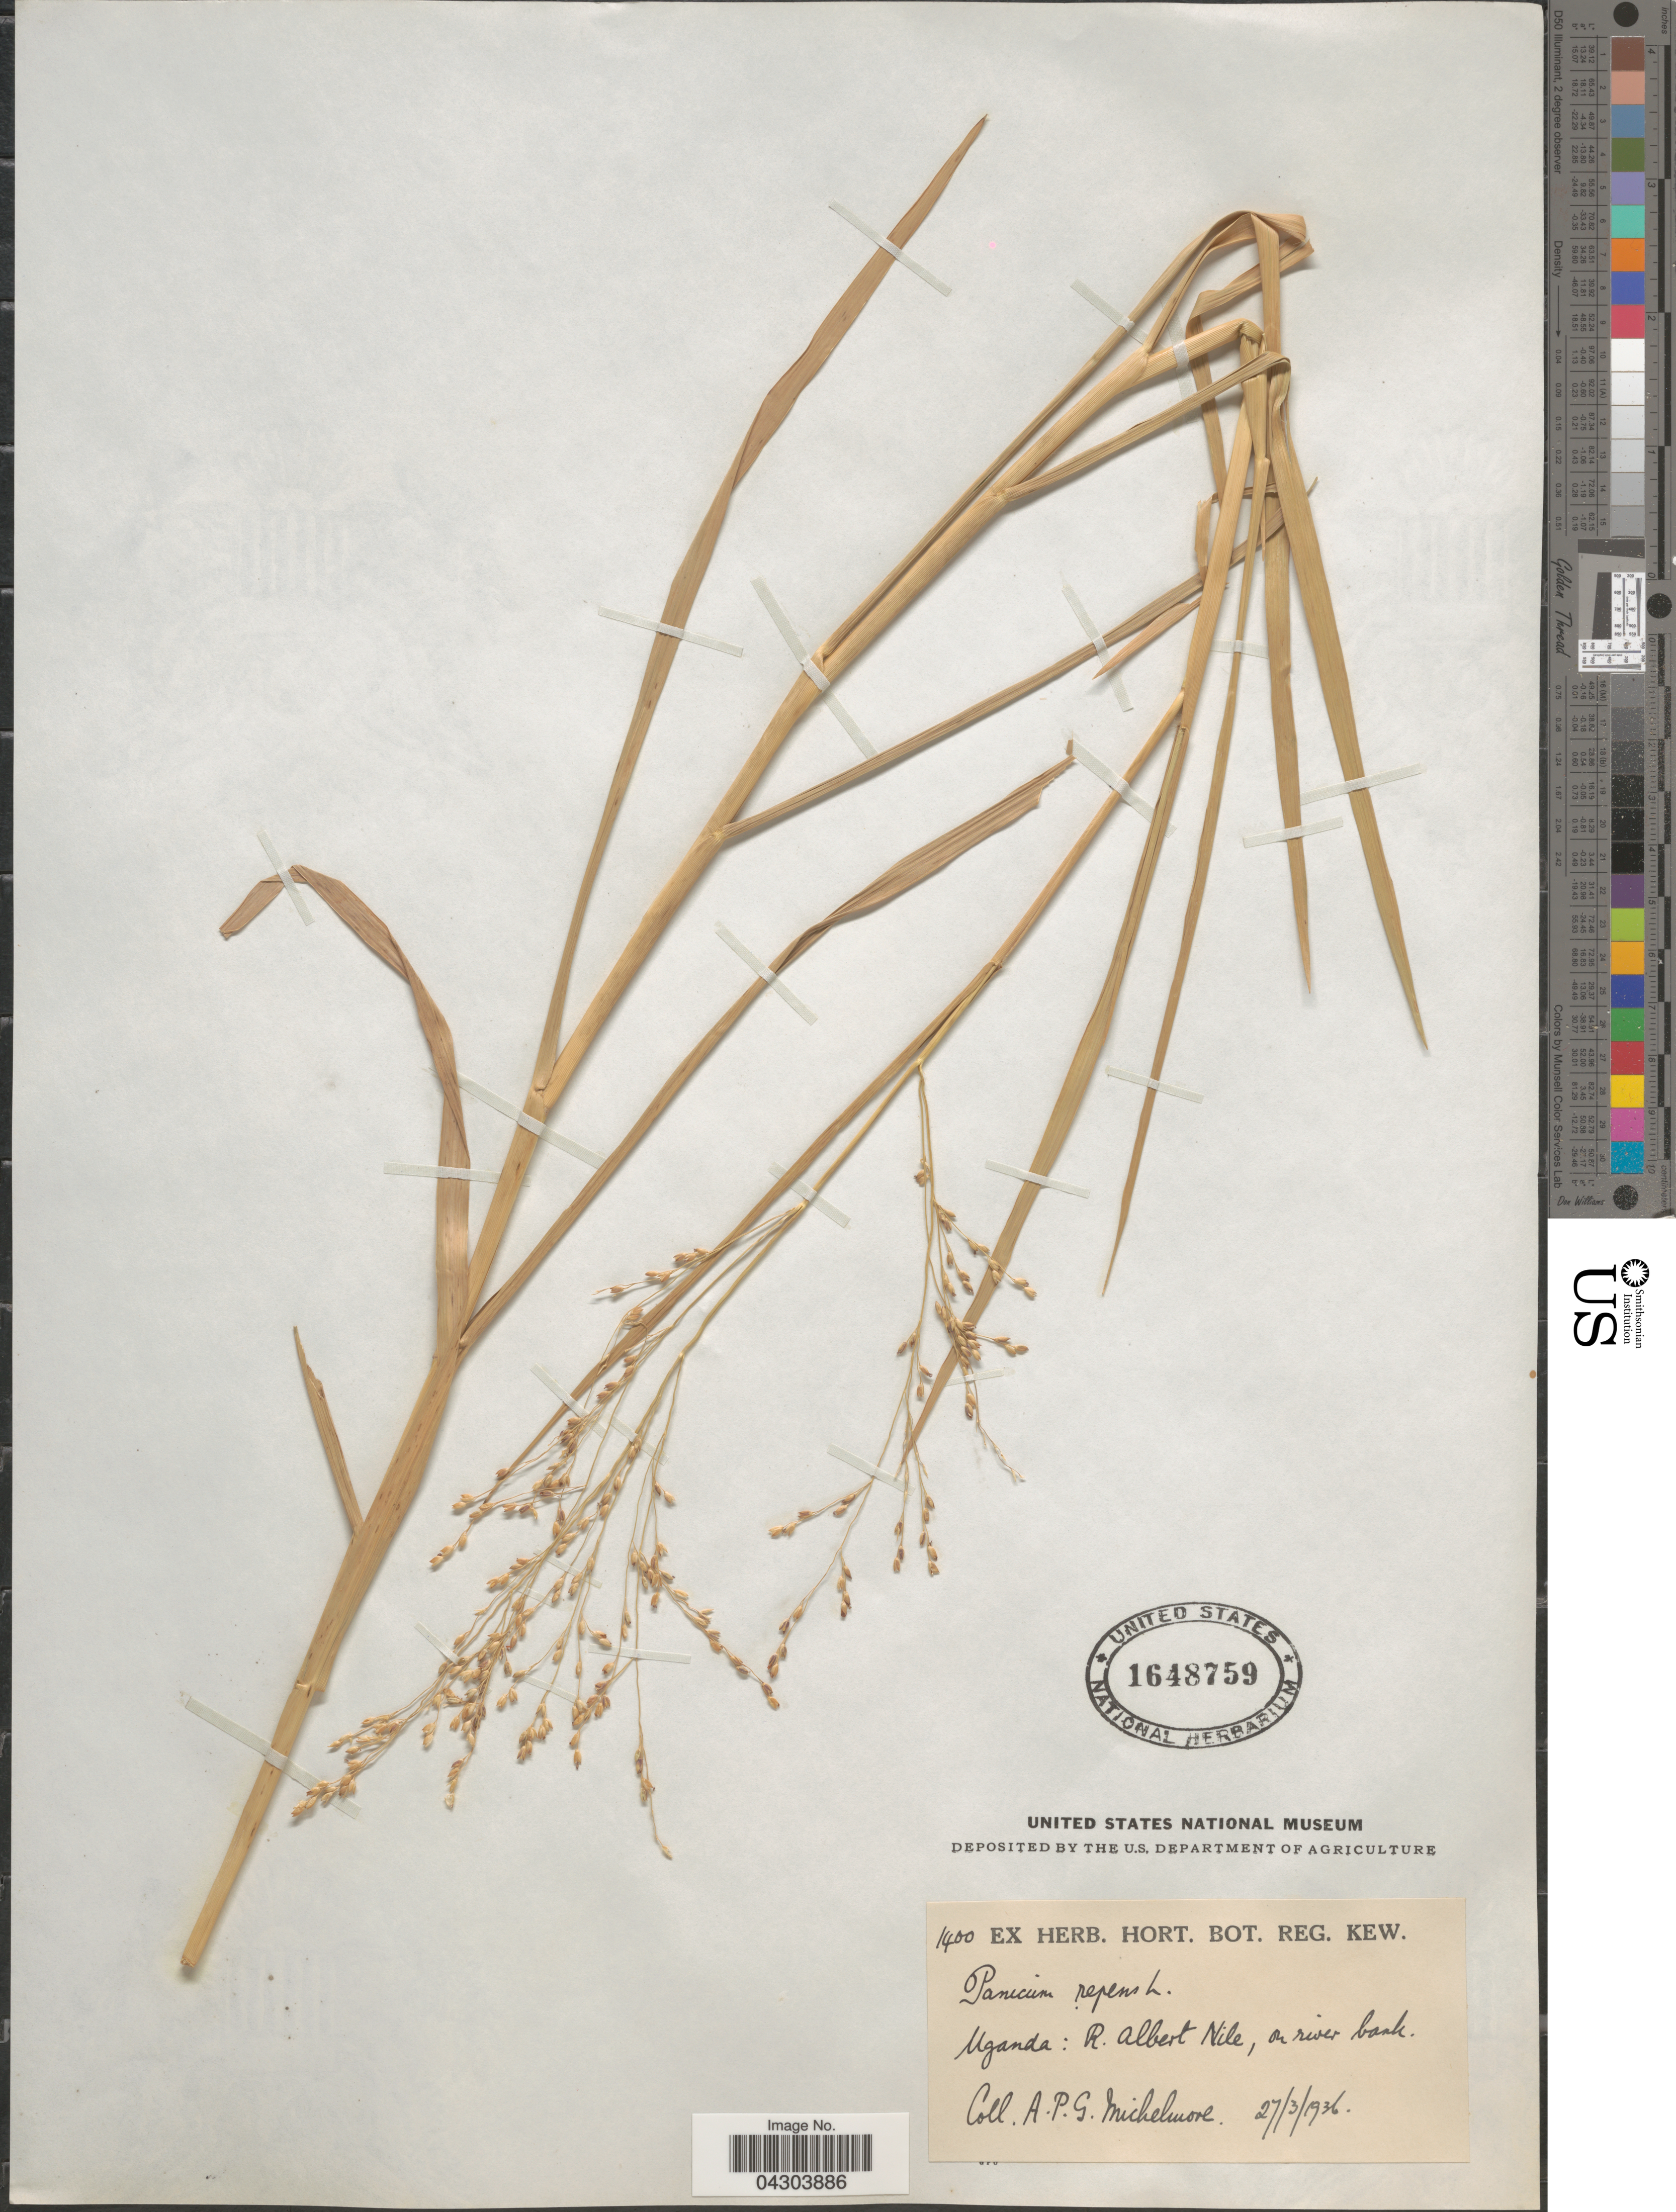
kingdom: Plantae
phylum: Tracheophyta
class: Liliopsida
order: Poales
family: Poaceae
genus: Panicum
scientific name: Panicum repens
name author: L.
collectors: A. Michelmore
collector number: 1400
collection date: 1963-03-27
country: Uganda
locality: R. Albert Nile, on river bank.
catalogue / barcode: US 1648759